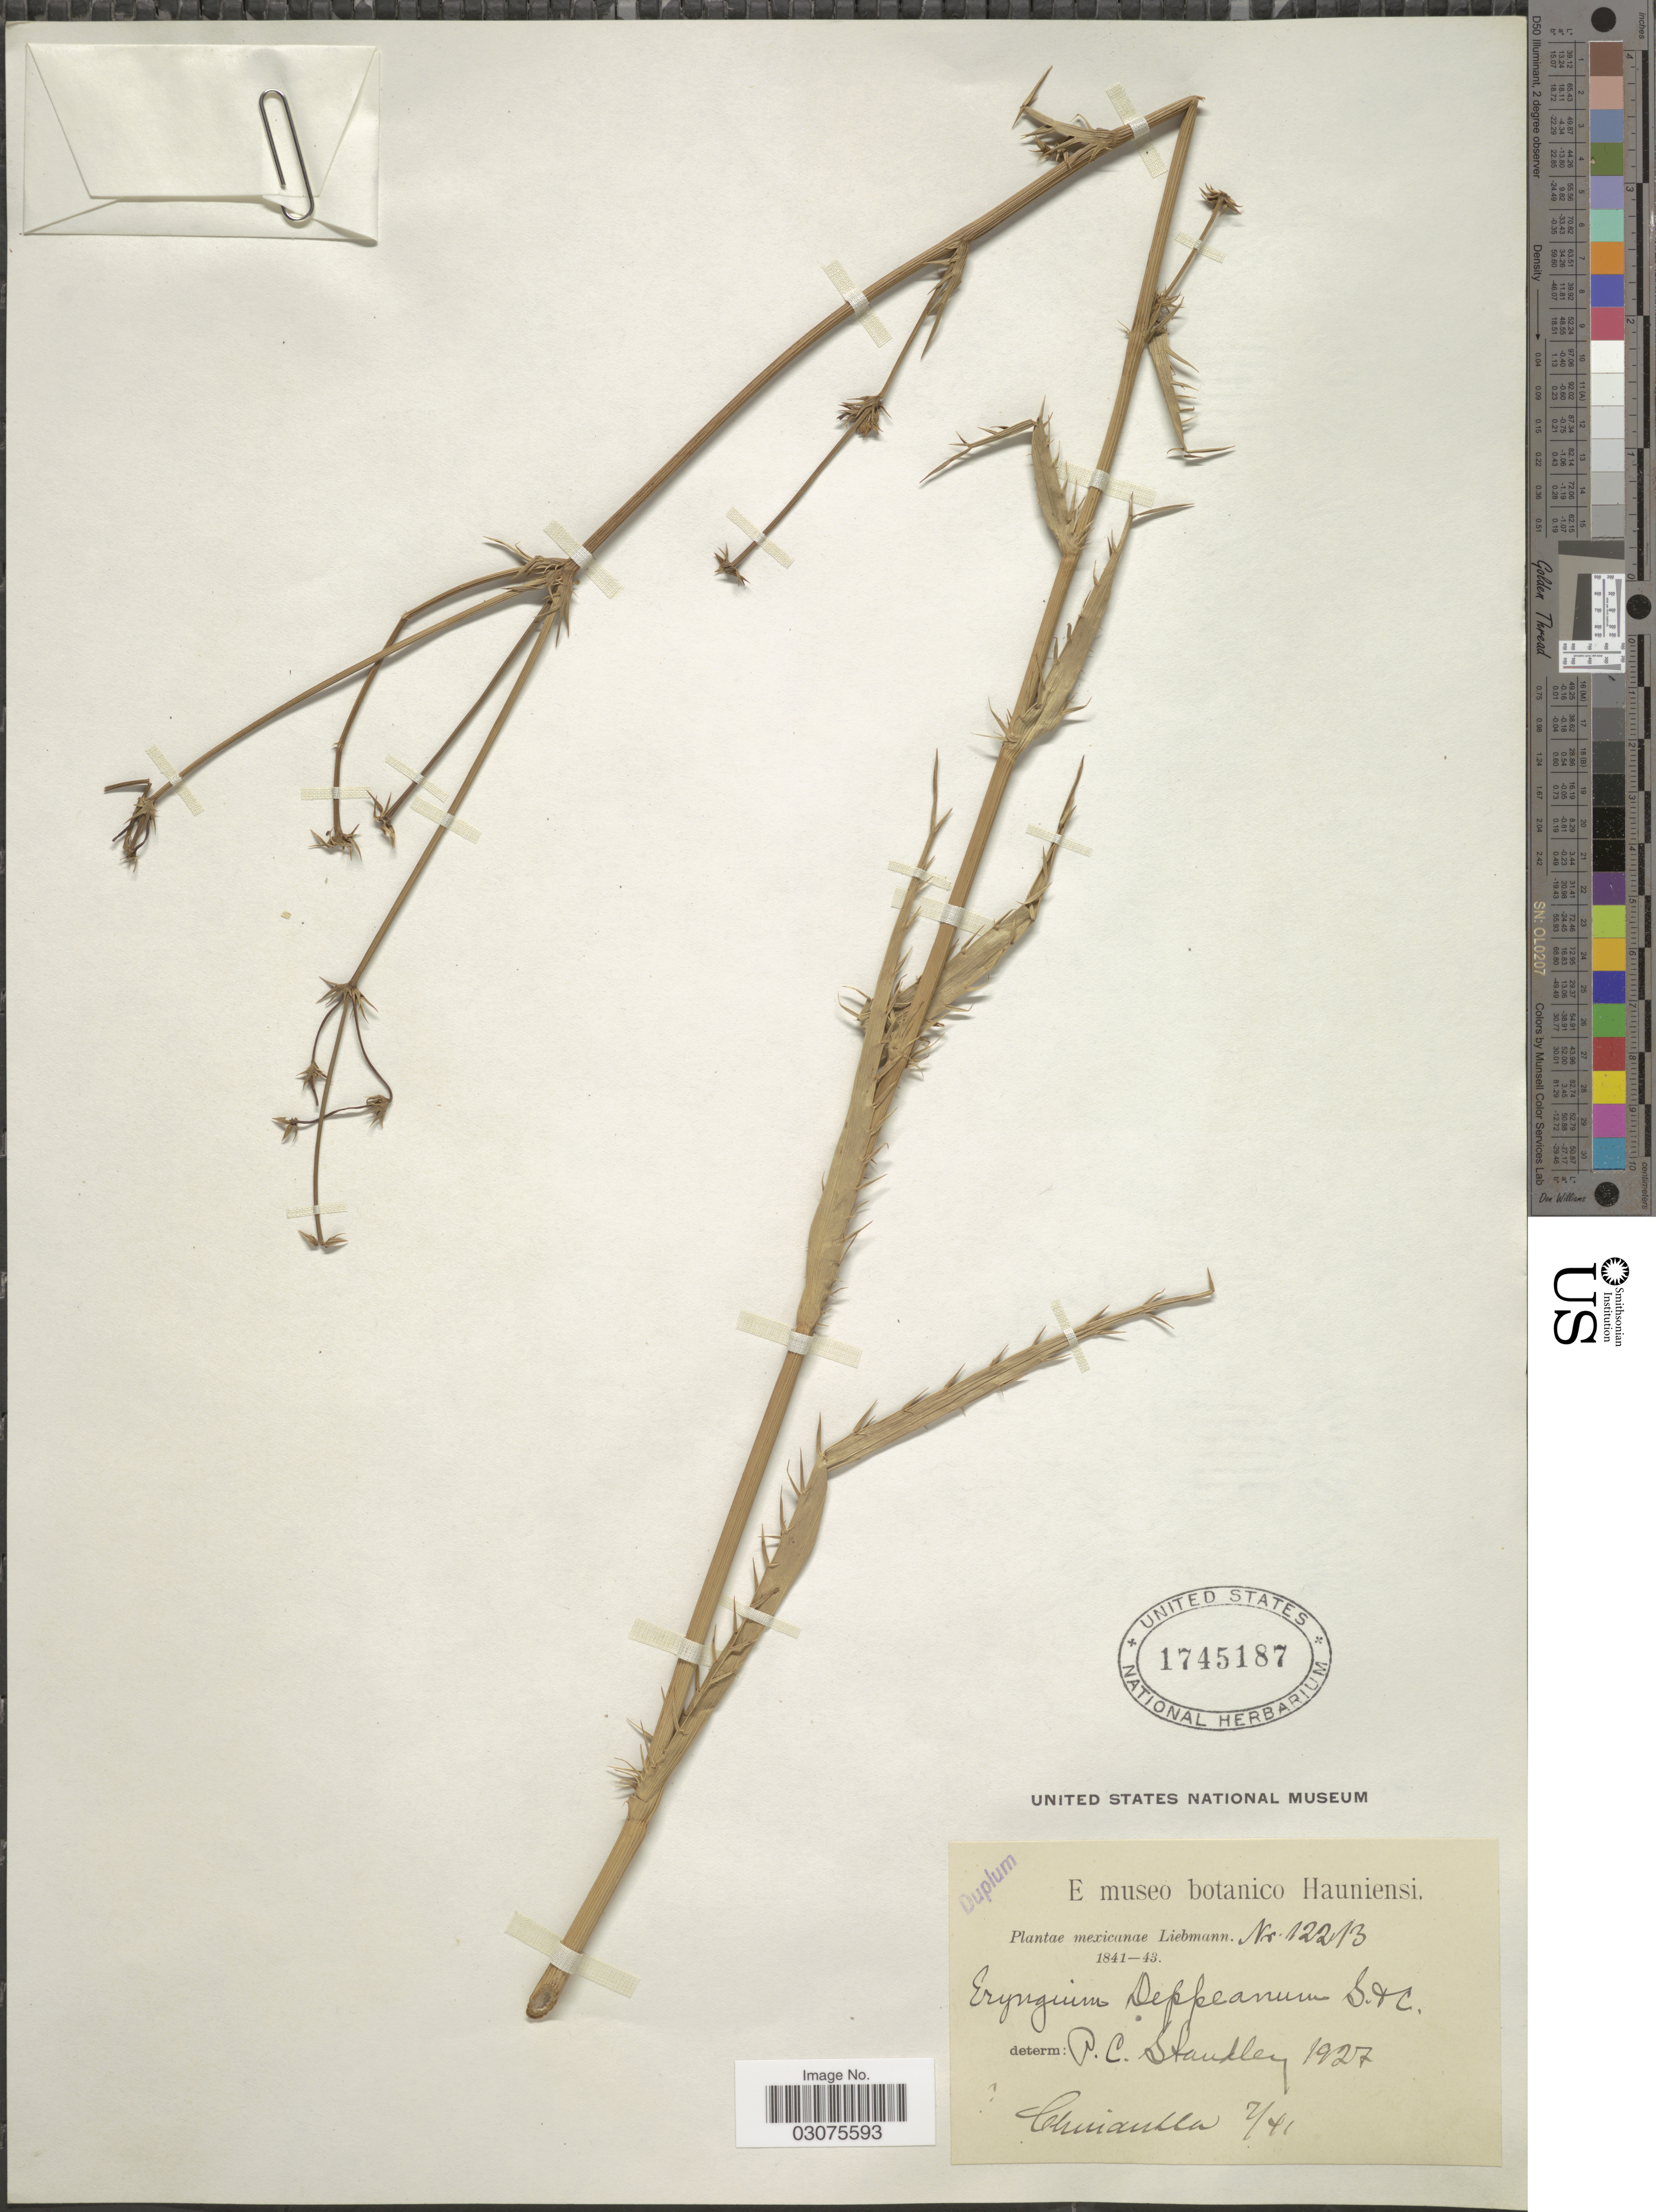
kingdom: Plantae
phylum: Tracheophyta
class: Magnoliopsida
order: Apiales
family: Apiaceae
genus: Eryngium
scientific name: Eryngium deppeanum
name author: Schltdl. & Cham.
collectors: Liebmann, --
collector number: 12213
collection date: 1841-07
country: Mexico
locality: Chinantla.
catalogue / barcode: US 1745187